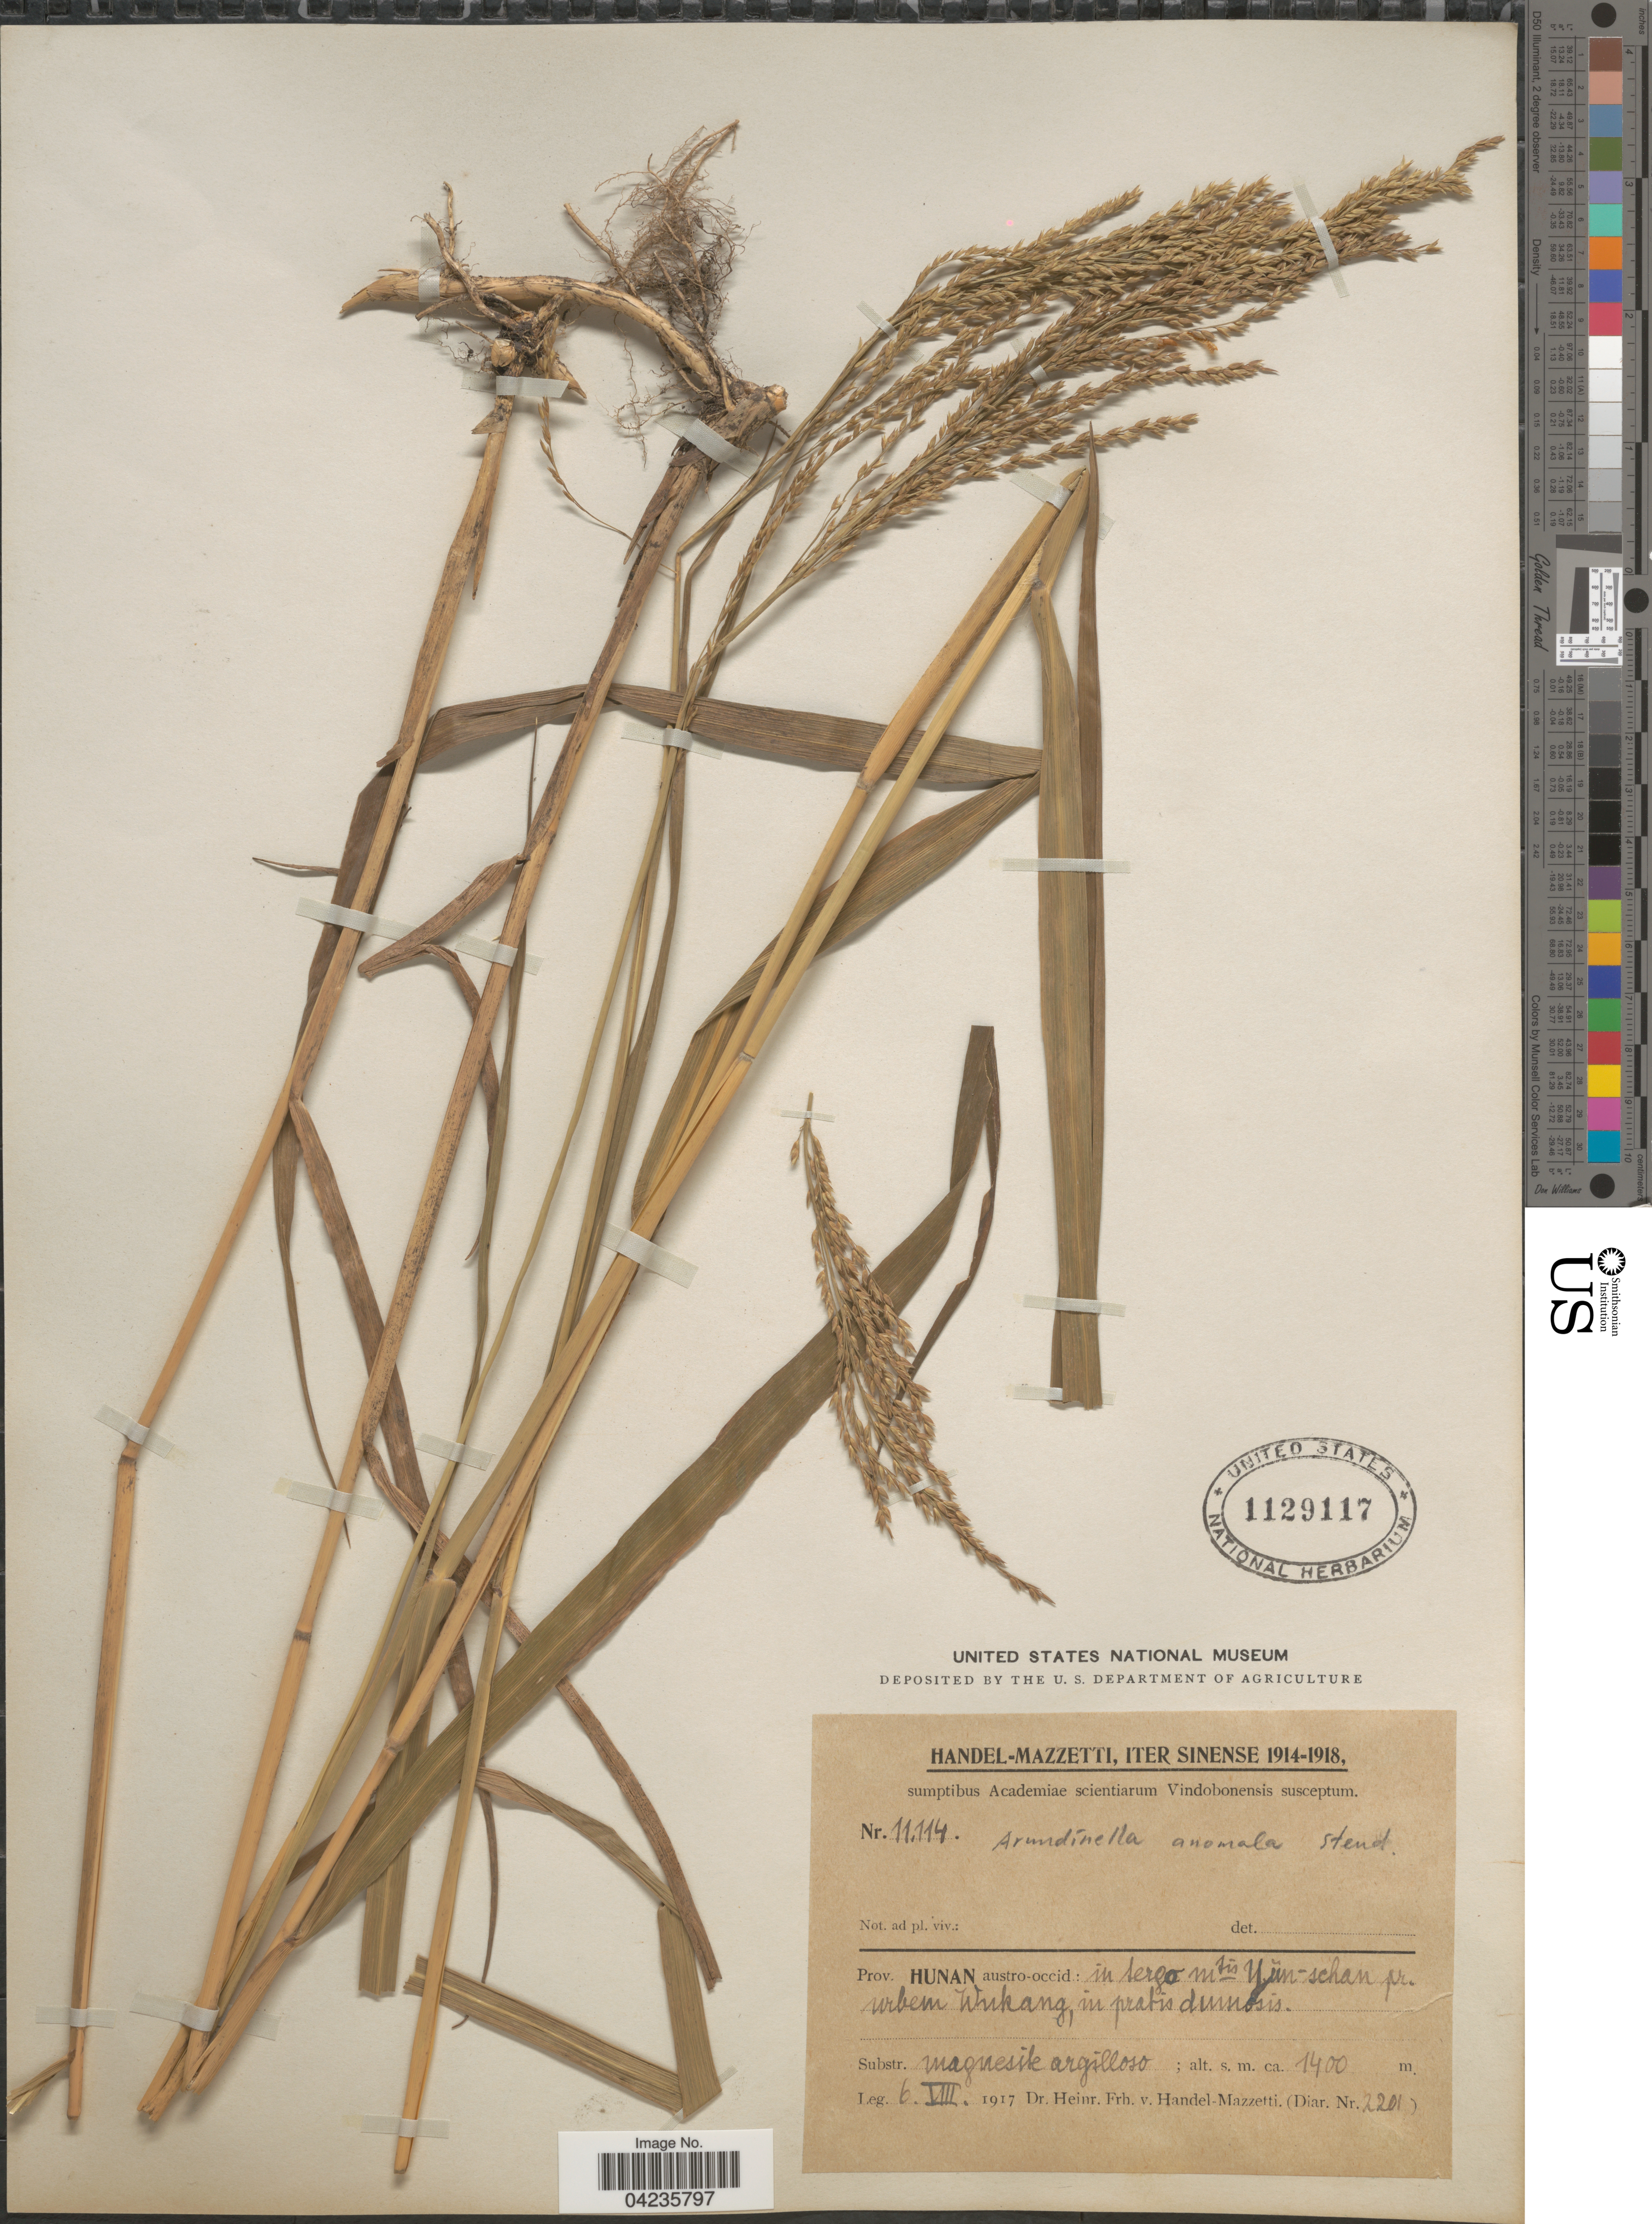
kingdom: Plantae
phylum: Tracheophyta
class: Liliopsida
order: Poales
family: Poaceae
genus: Arundinella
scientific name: Arundinella hirta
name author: (Thunb.) Tanaka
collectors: H. Handel-Mazzetti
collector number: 2201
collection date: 1917-08-06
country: China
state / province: Hunan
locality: Iter Sinense 1914-1918. Prov. Hunan austro-occid: in serga mtis Yün-schan pr. urbem Wukang, in pratis dumosis.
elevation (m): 1400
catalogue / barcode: US 1129117